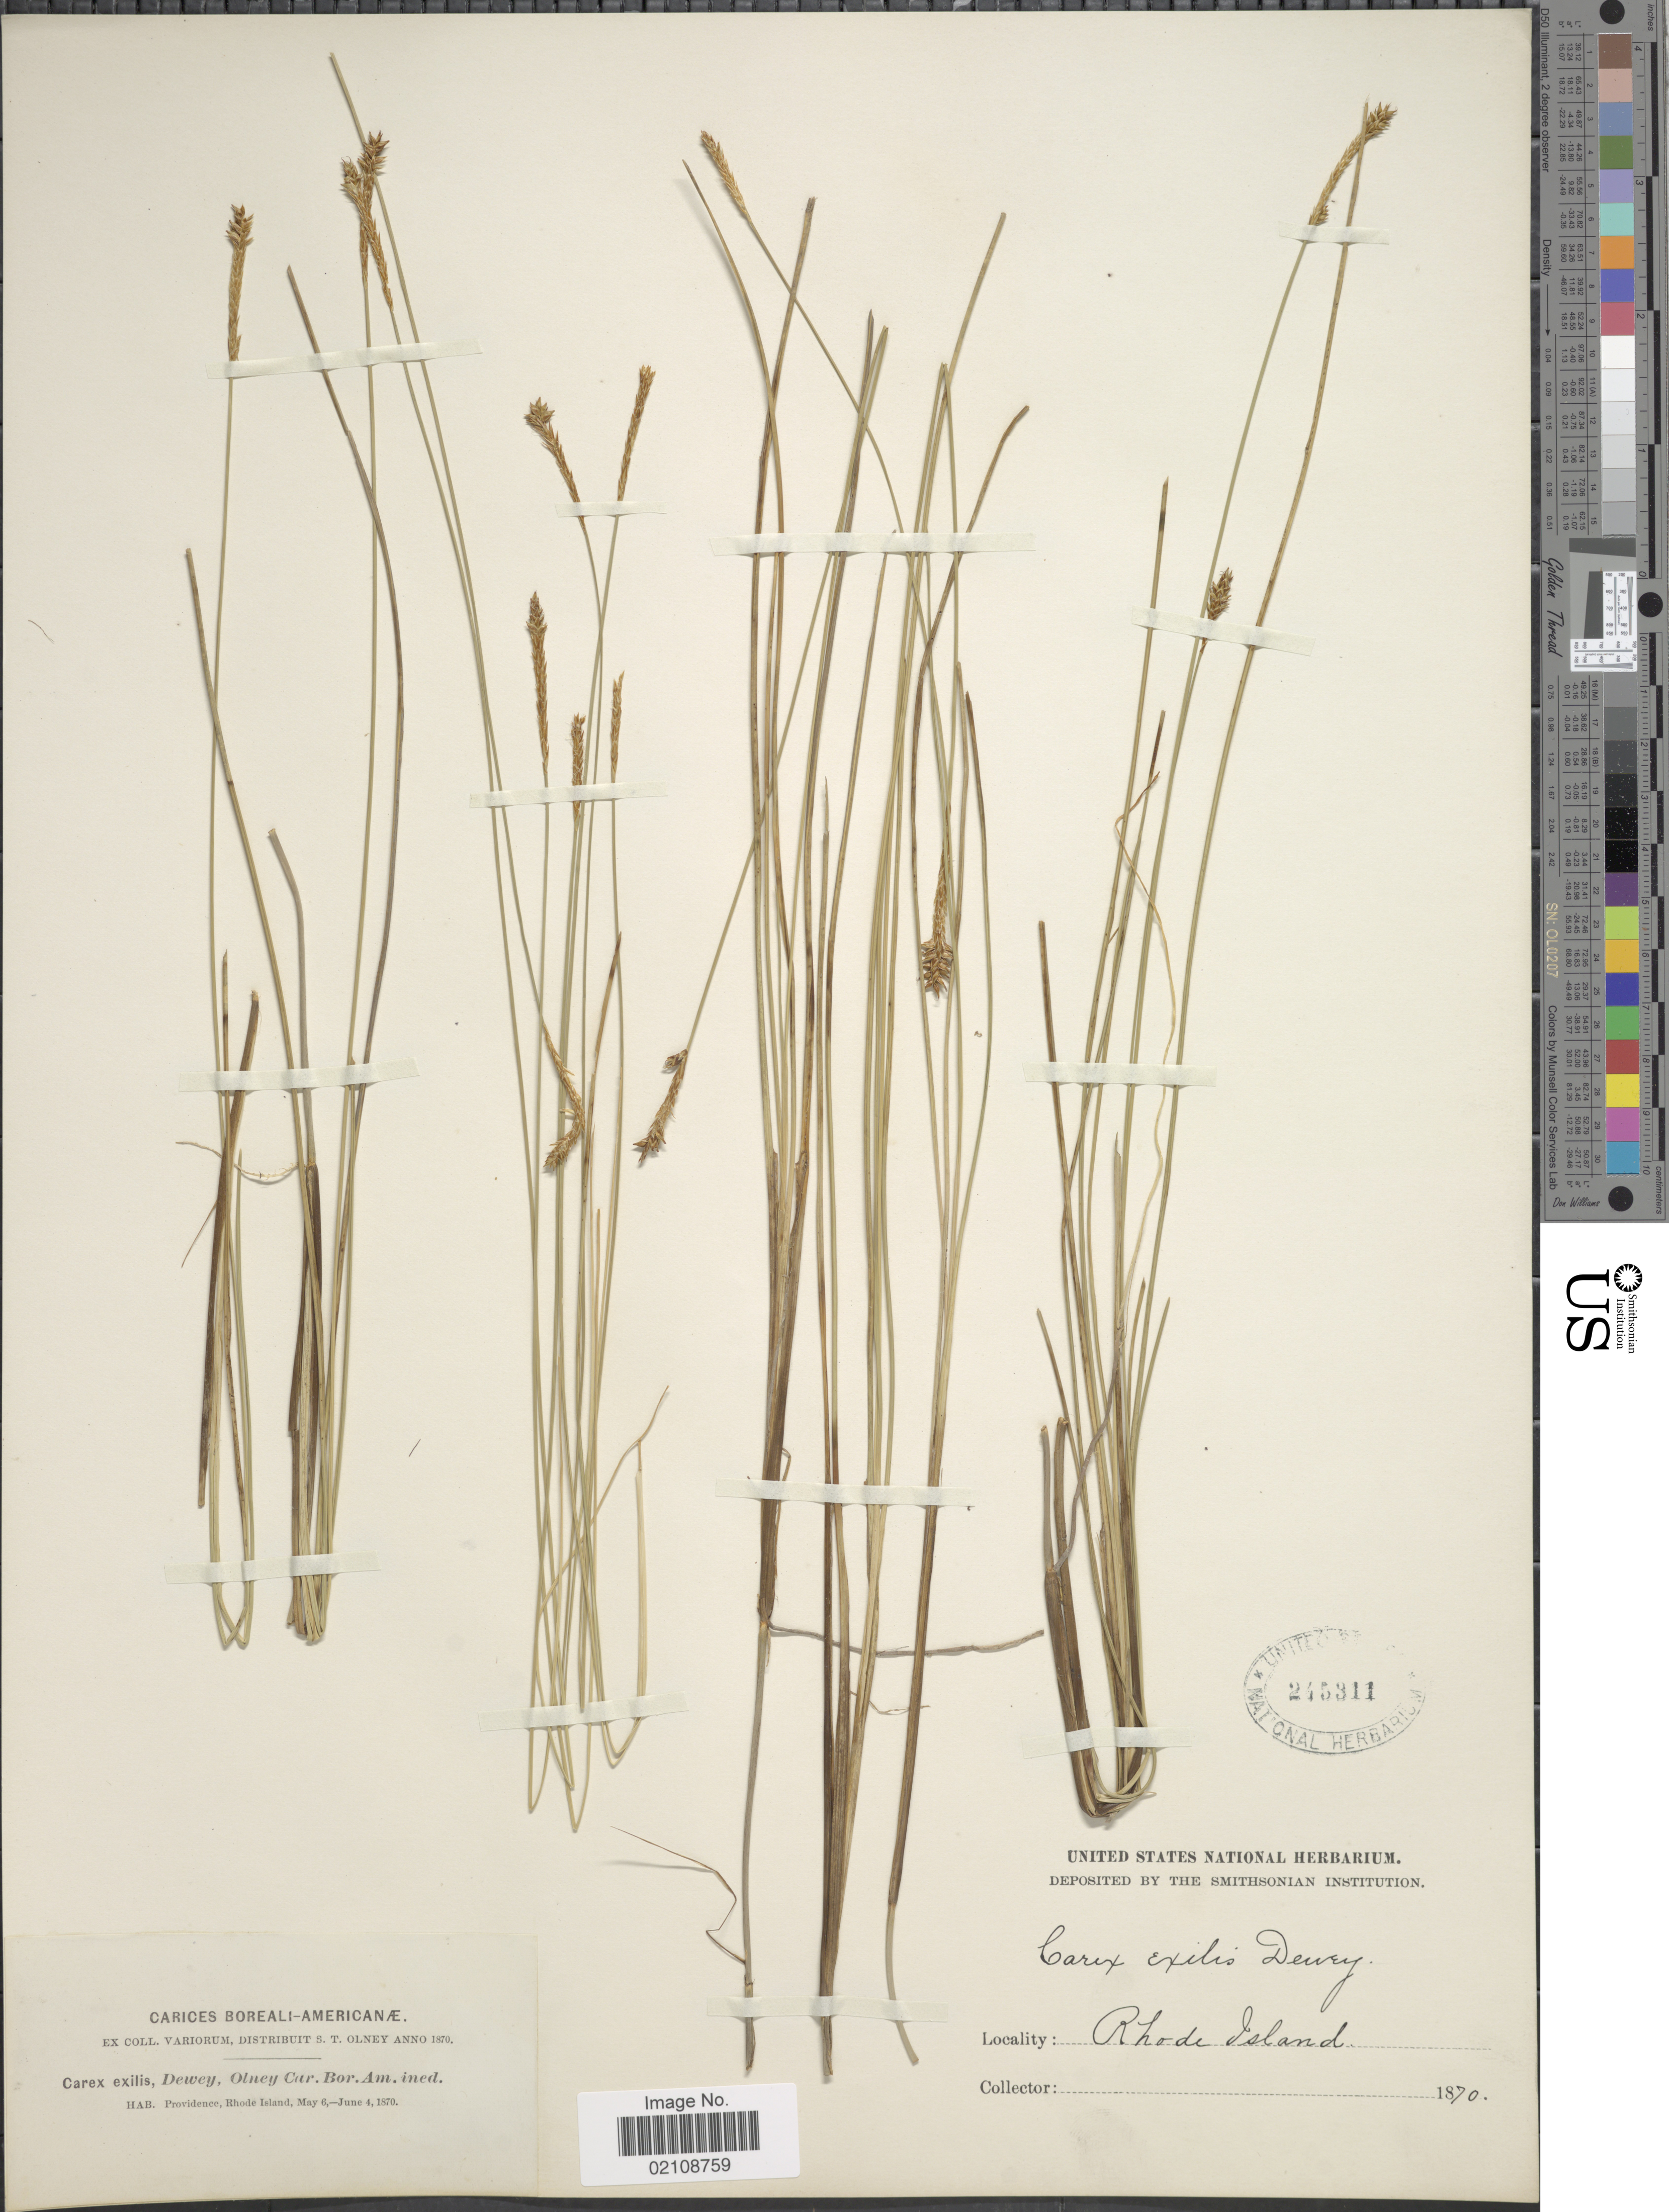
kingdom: Plantae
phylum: Tracheophyta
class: Liliopsida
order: Poales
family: Cyperaceae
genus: Carex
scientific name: Carex exilis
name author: Dewey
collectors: S. Olney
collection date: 1870-05-06/1870-06-04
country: United States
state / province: Rhode Island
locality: Carices Boreali-Americanae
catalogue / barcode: US 245311